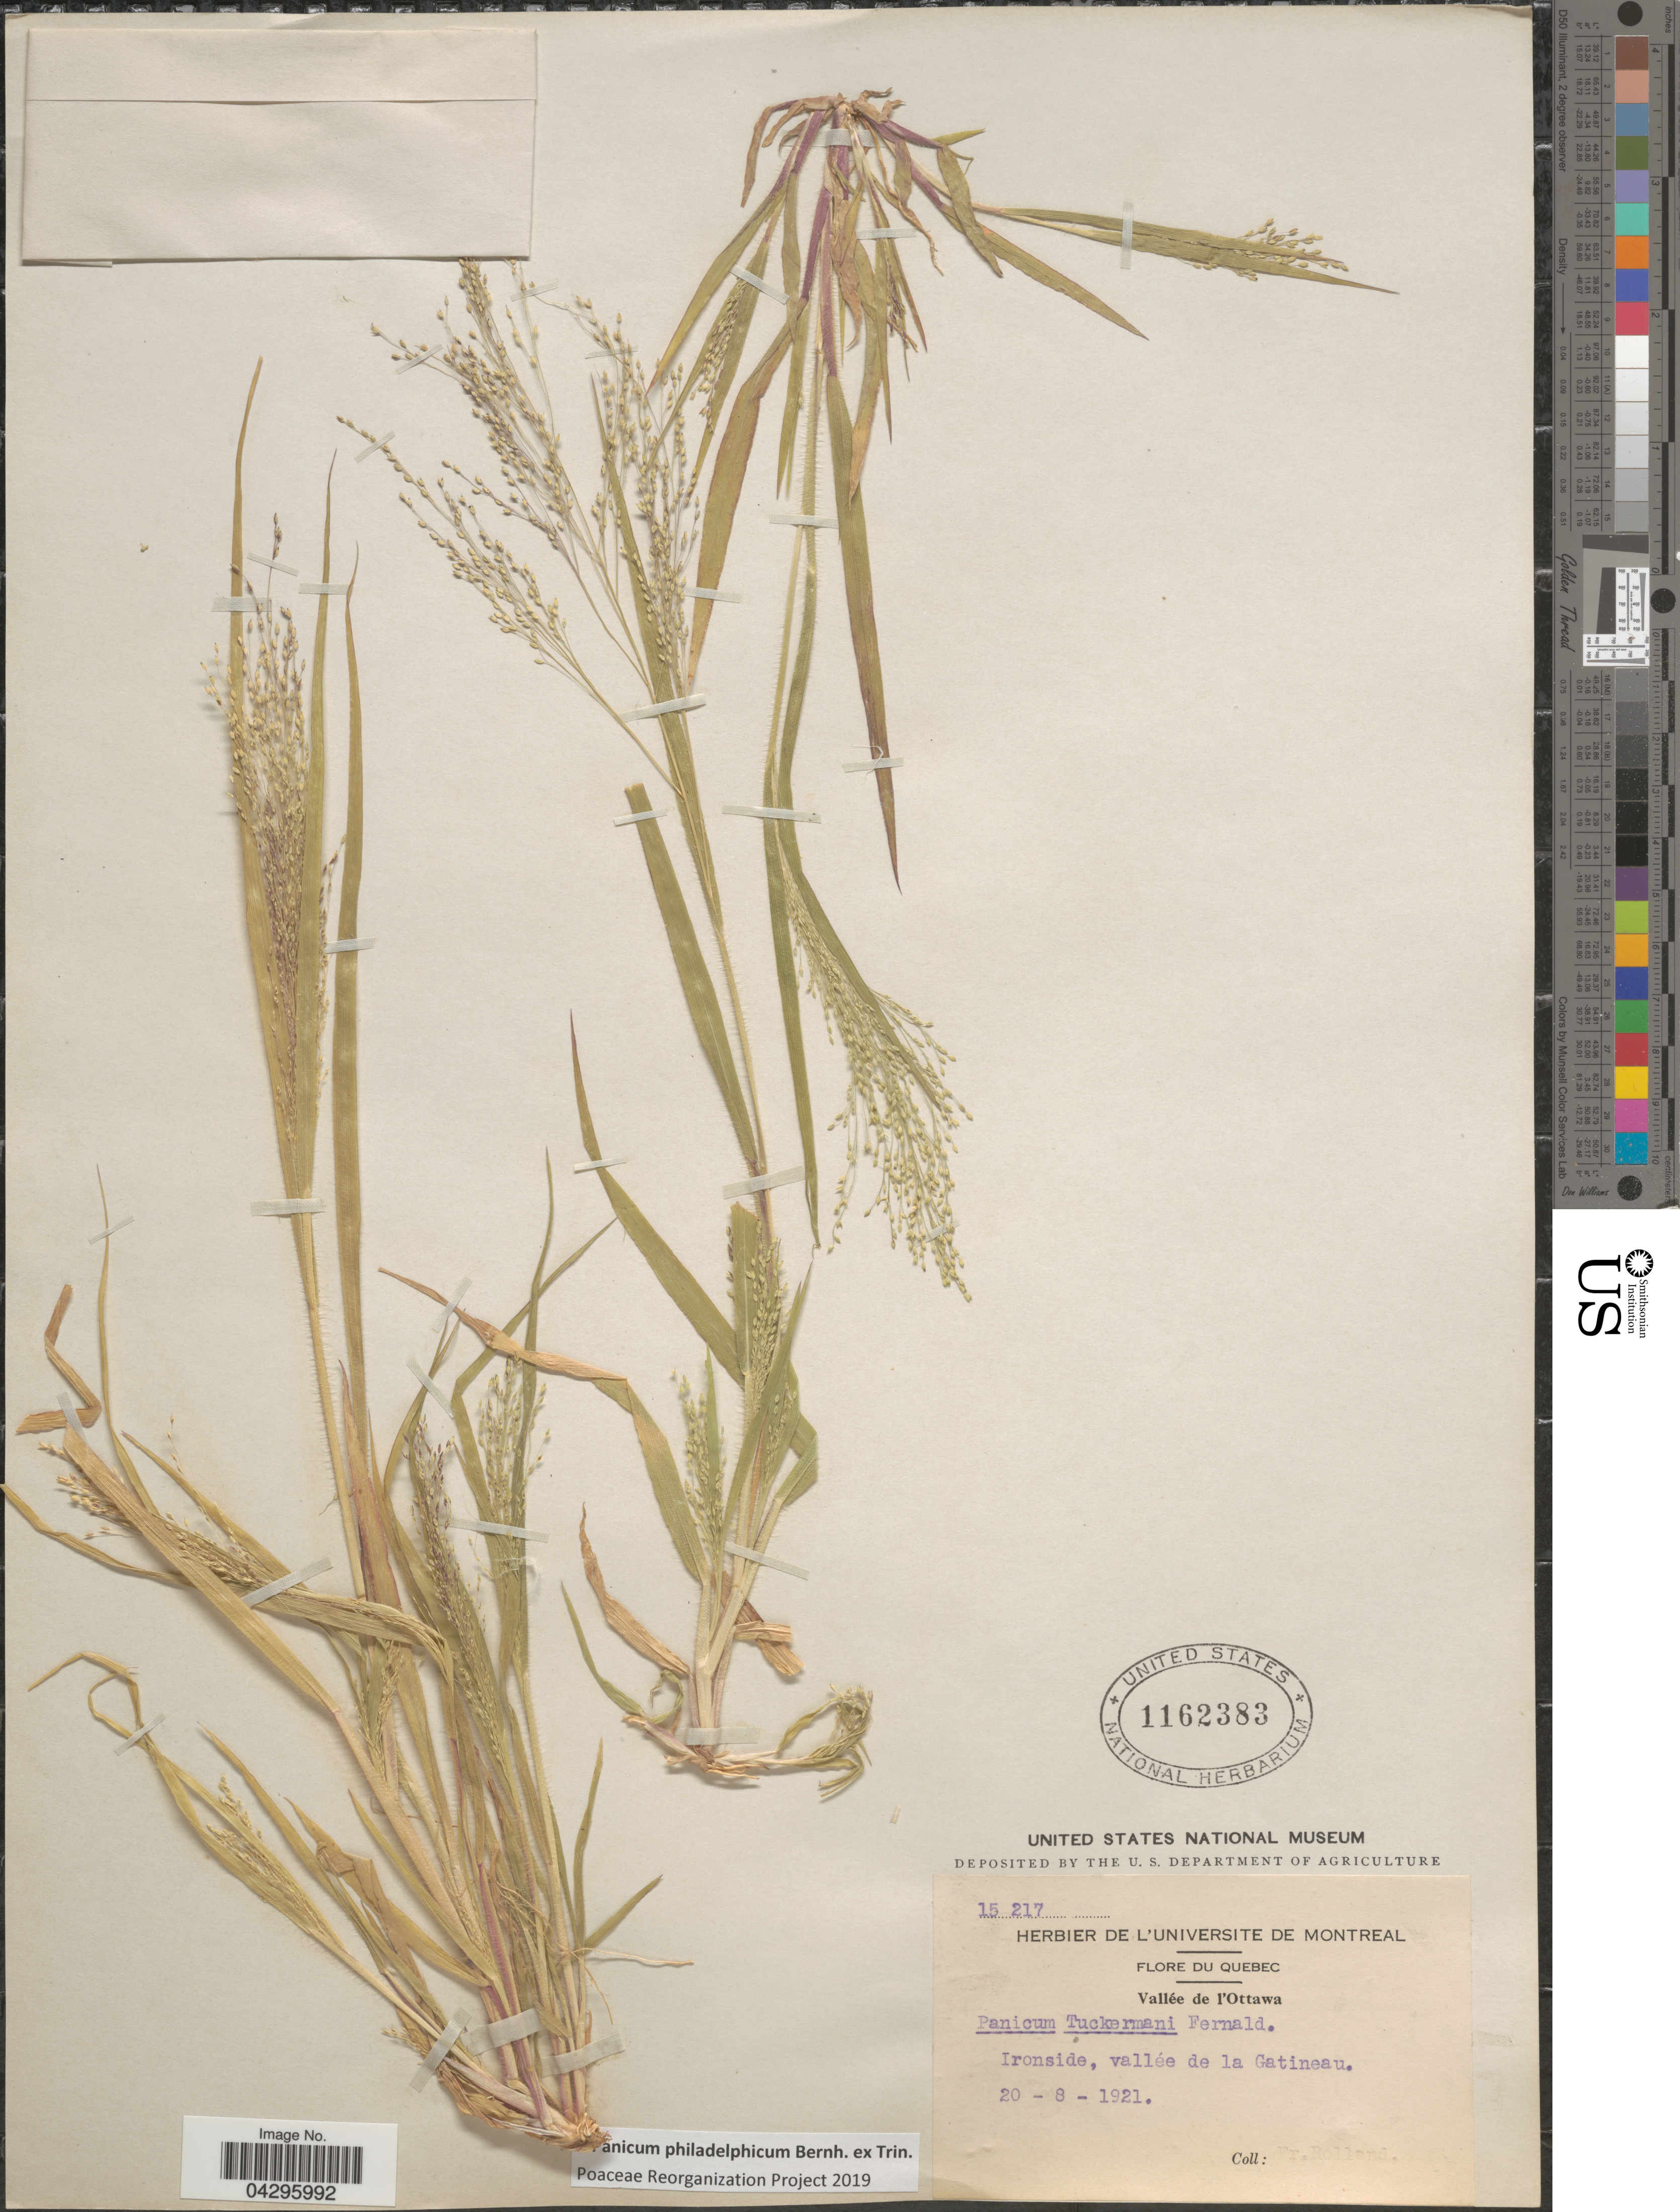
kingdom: Plantae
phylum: Tracheophyta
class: Liliopsida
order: Poales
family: Poaceae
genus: Panicum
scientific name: Panicum philadelphicum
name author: Bernh. ex Trin.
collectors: F. Rolland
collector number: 15217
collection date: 1921-08-20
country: Canada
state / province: Quebec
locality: Vallée de l'Ottawa. Ironside, vallée de la Gatineau.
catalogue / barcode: US 1162383